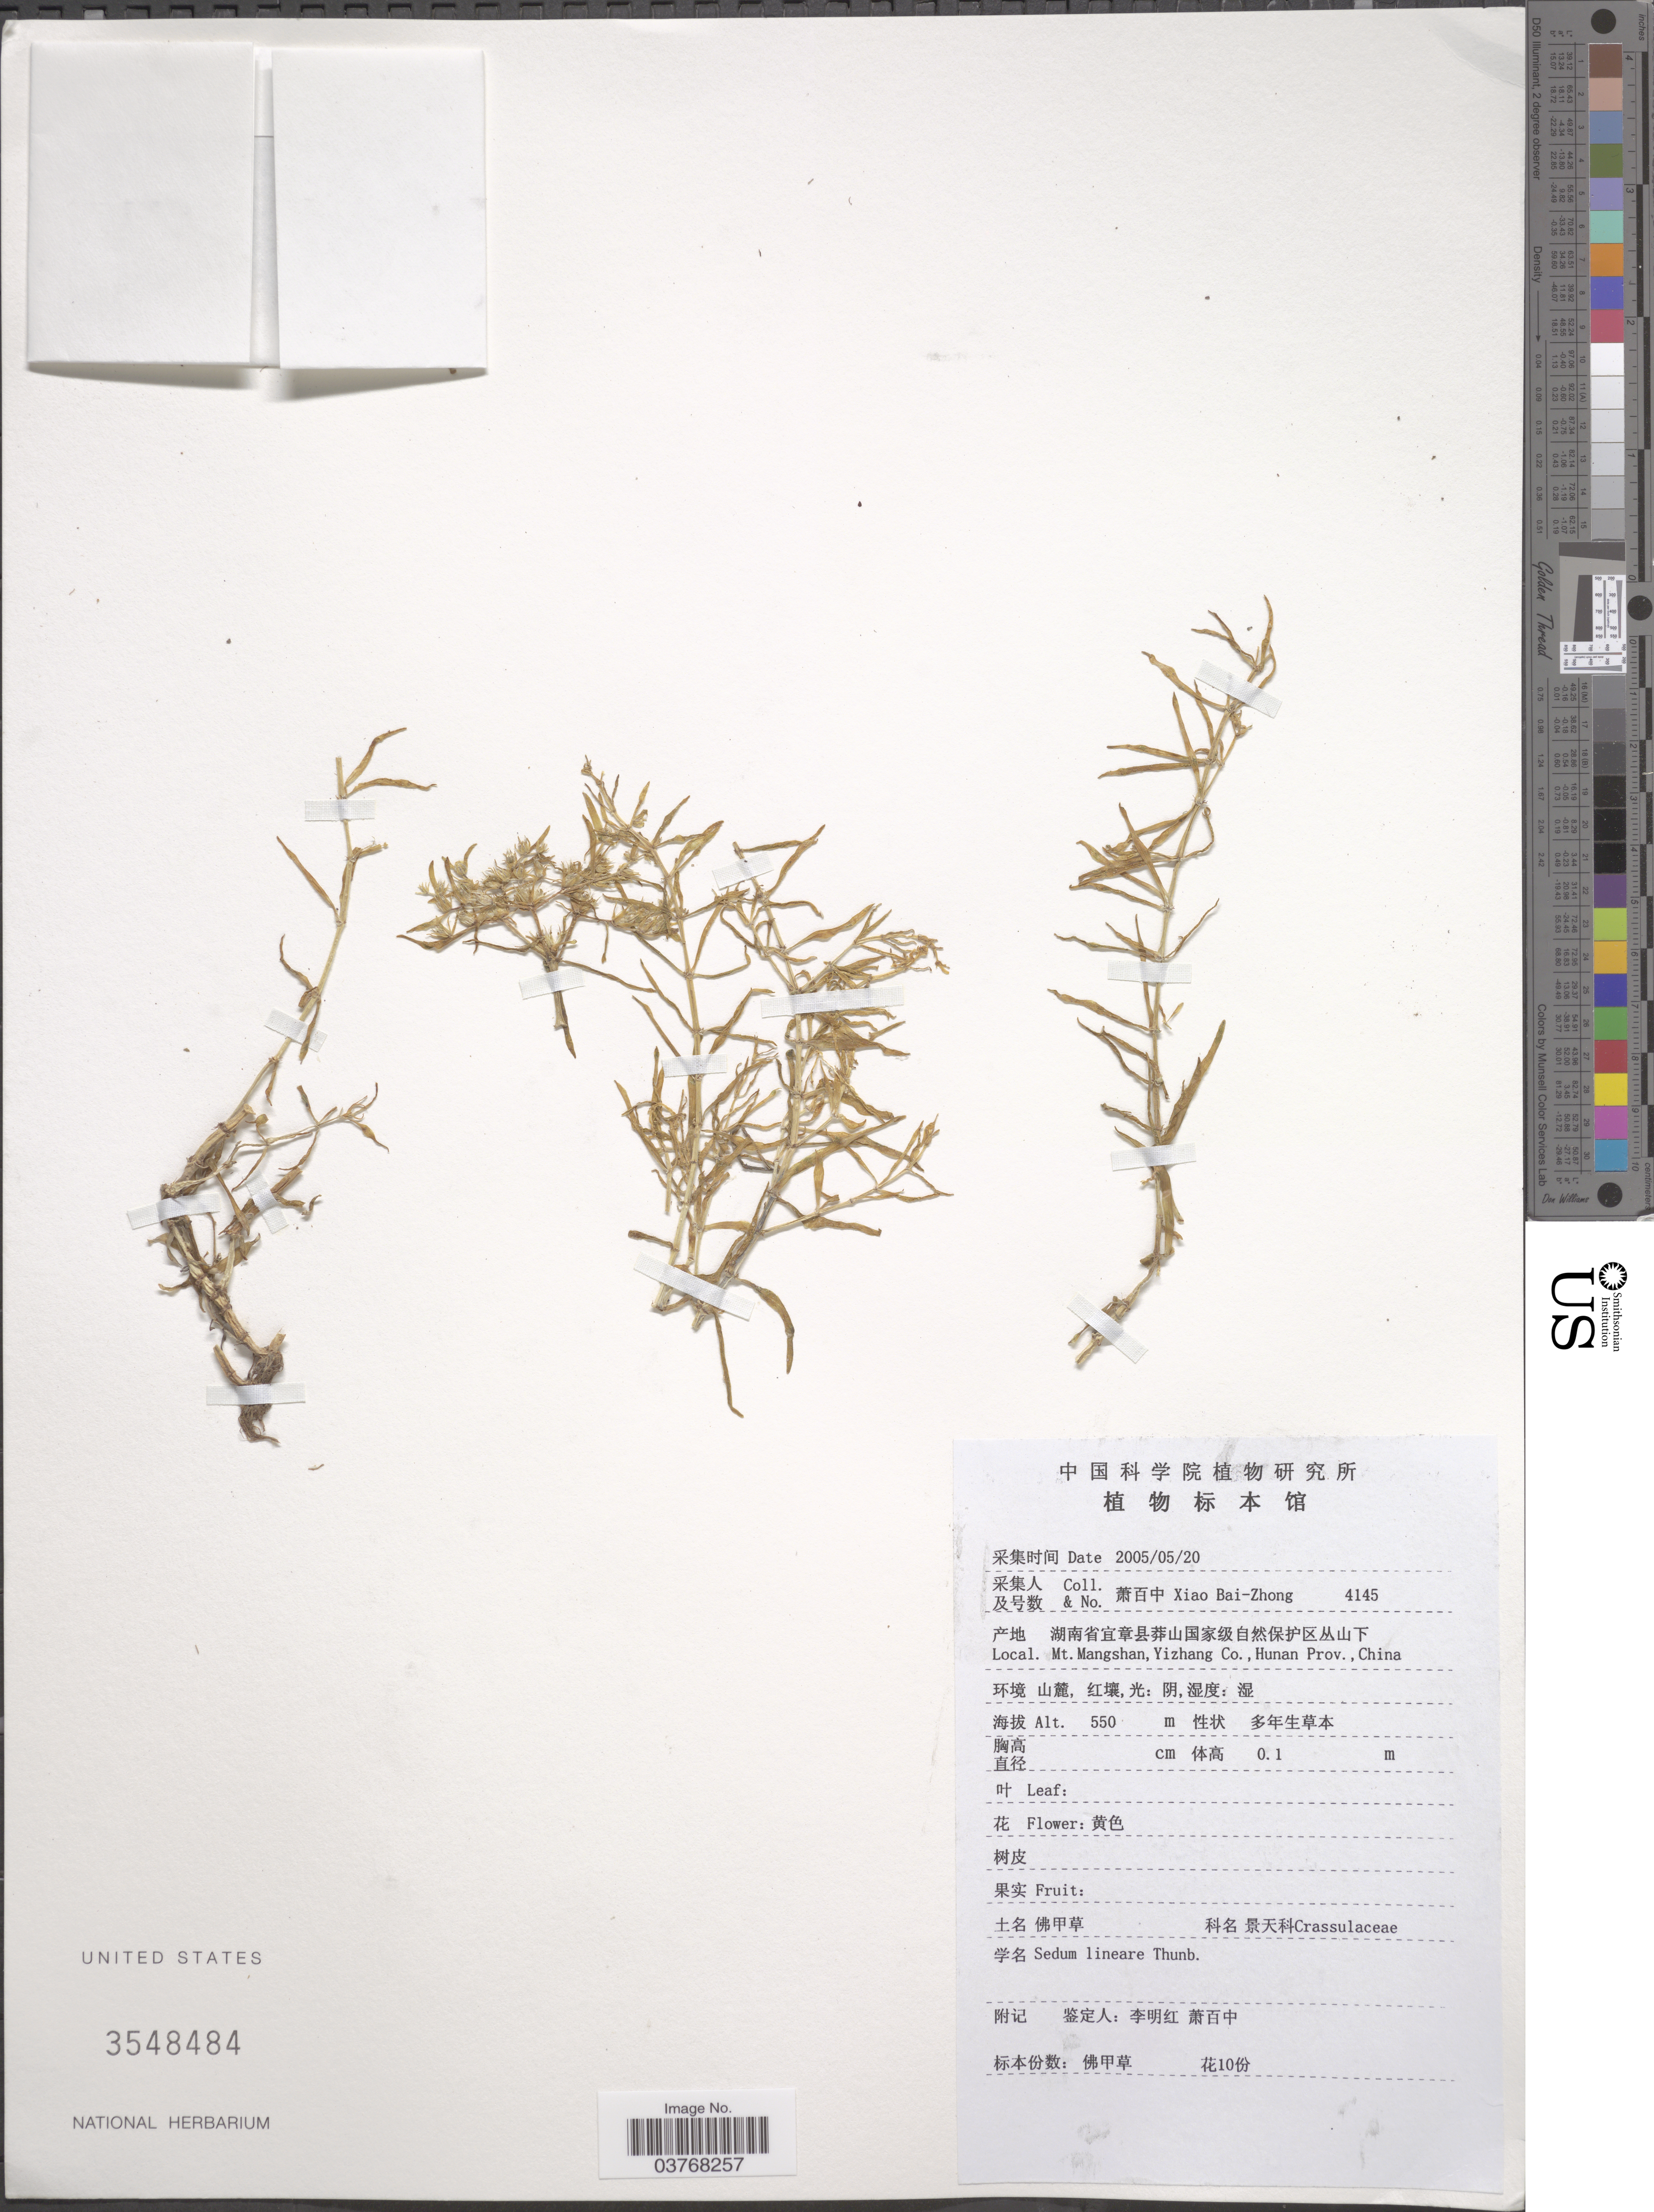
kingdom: Plantae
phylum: Tracheophyta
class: Magnoliopsida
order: Saxifragales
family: Crassulaceae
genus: Sedum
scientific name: Sedum lineare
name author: Thunb.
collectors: B. Z. Xiao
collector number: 4145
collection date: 2005-05-20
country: China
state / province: Hunan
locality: Mt. Mangshan, Yizhang Co.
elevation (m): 550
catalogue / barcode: US 3548484